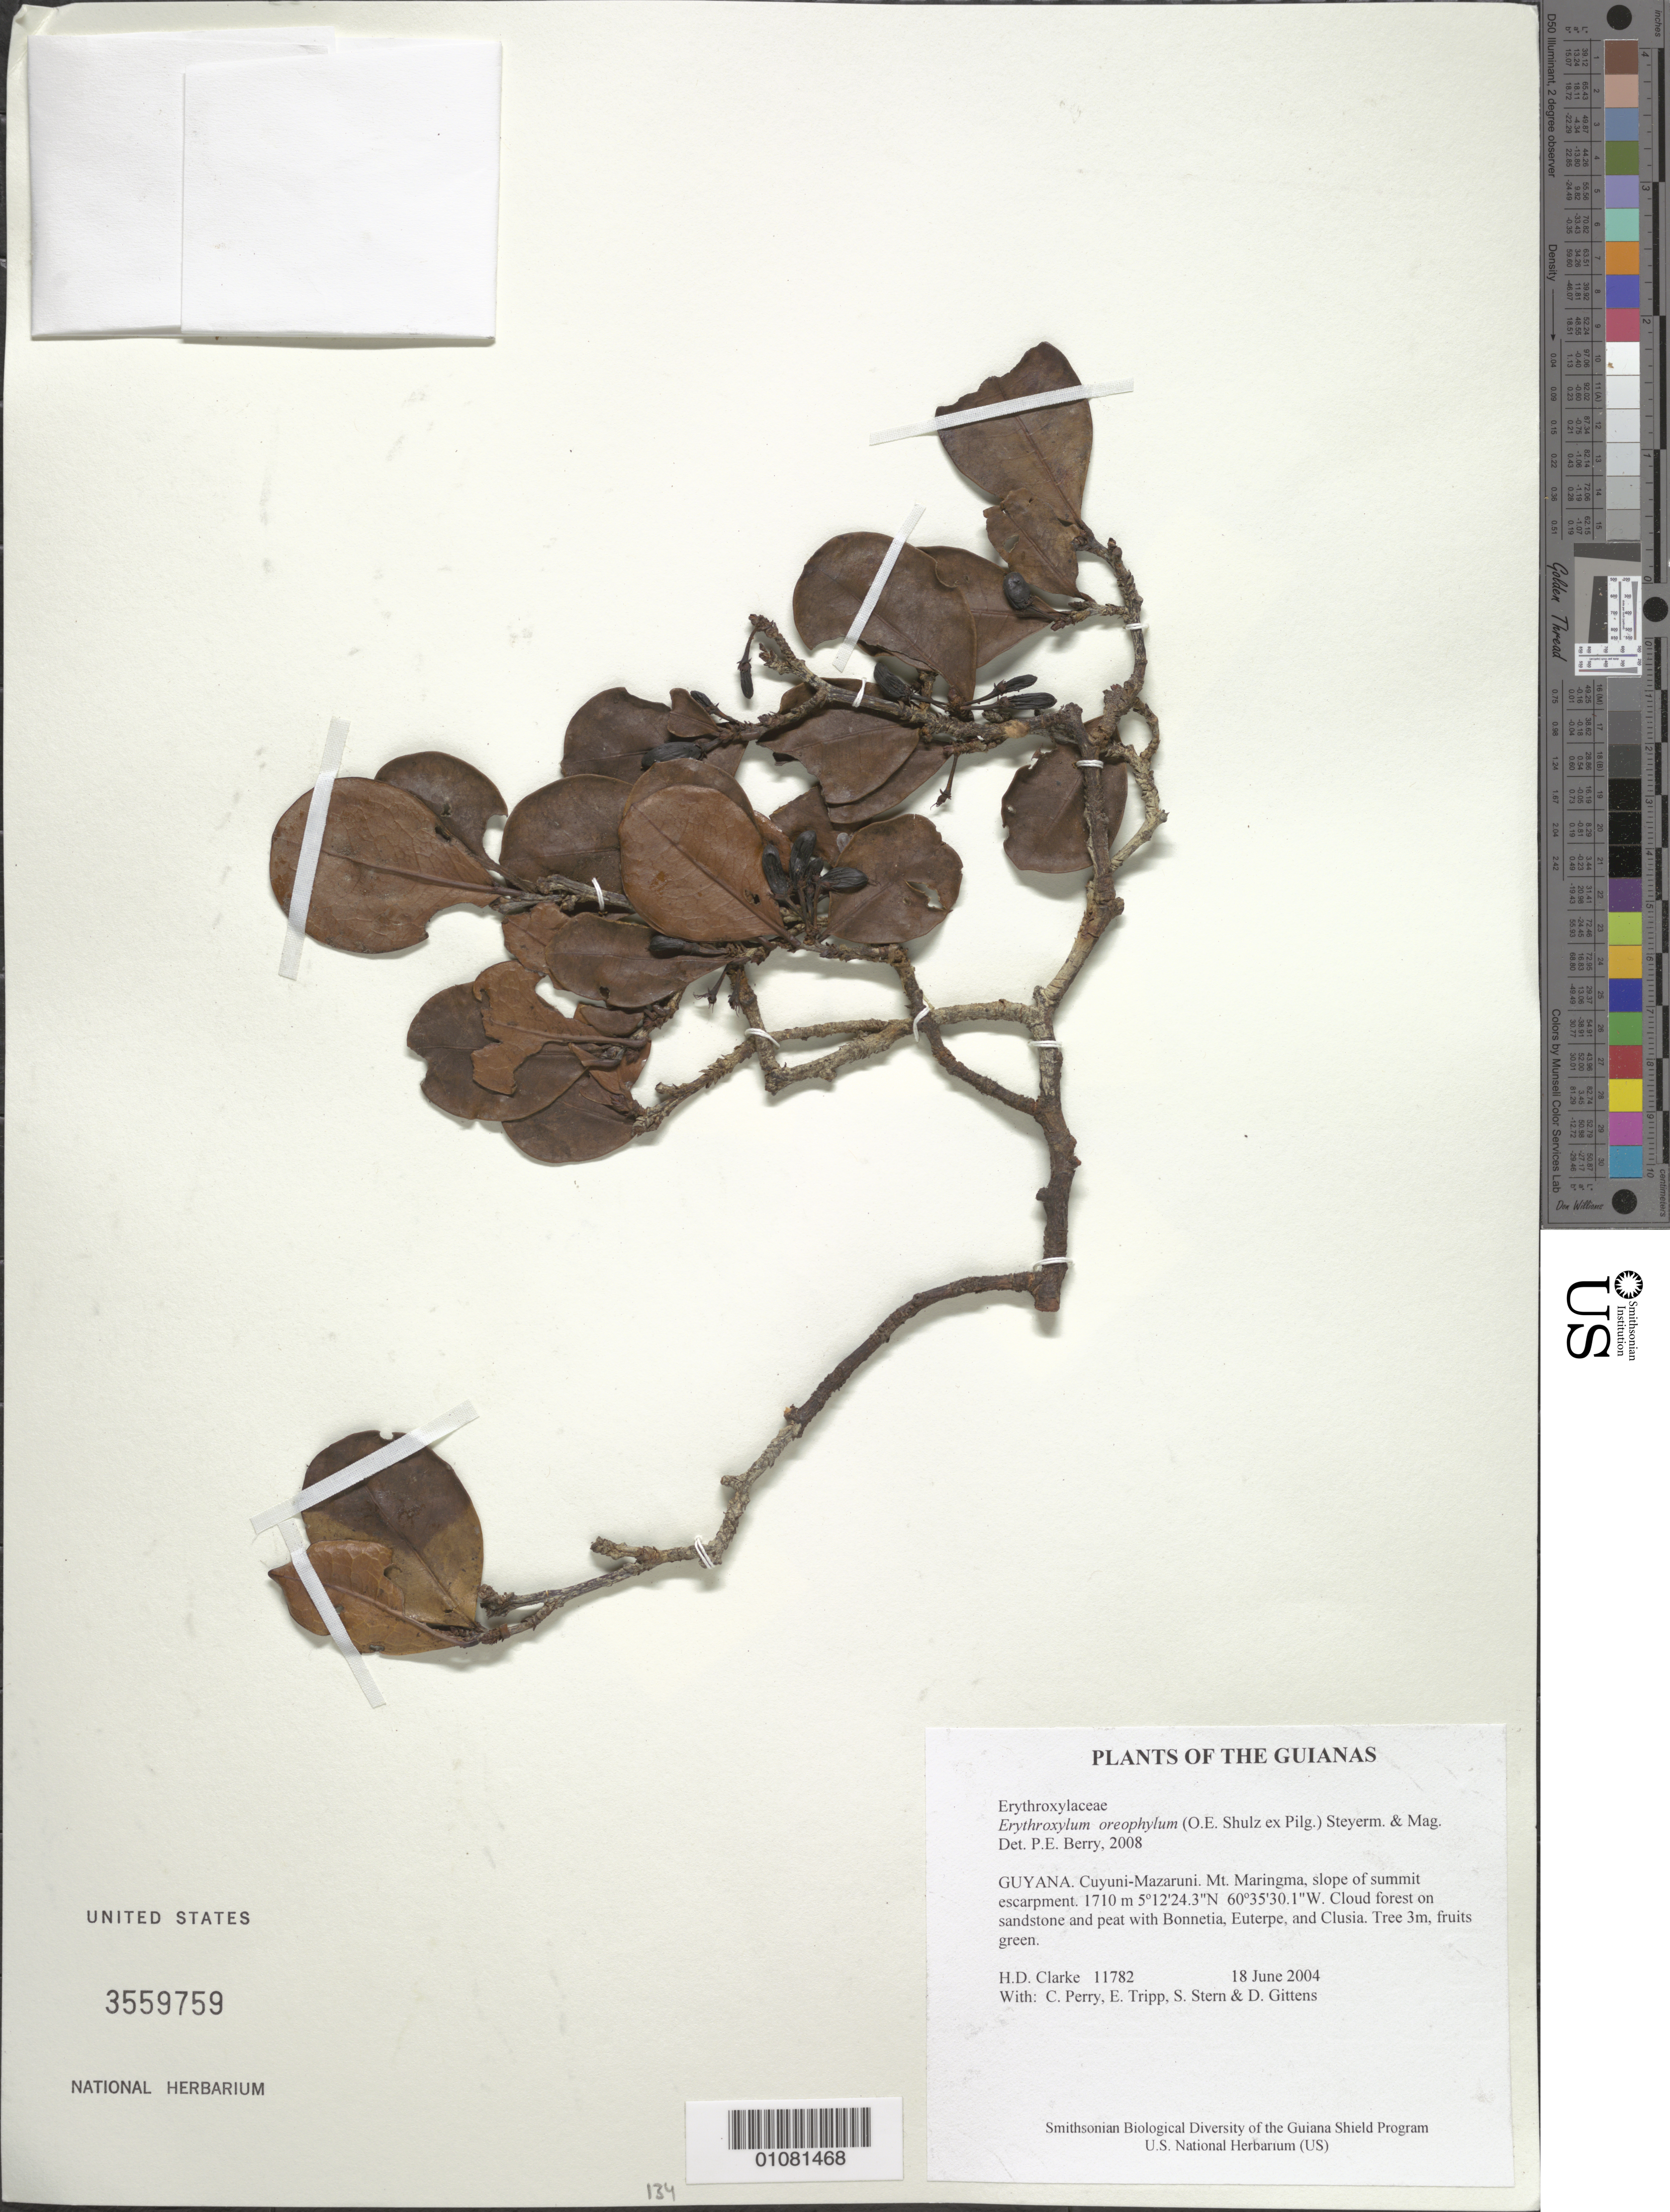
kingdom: Plantae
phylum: Tracheophyta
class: Magnoliopsida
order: Malpighiales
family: Erythroxylaceae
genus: Erythroxylum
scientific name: Erythroxylum oreophilum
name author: (O.E. Schulz ex Pilg.) Steyerm. & Maguire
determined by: Berry, P. E., (WIS), University of Wisconsin - Madison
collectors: H. D. Clarke, C. Perry, E. Tripp, S. R. Stern & D. Gittens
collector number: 11782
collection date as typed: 18 June 2004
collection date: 2004-06-18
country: Guyana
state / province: Cuyuni-Mazaruni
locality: Mt. Maringma, slope of summit escarpment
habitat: Cloud forest on sandstone and peat with Bonnetia, Euterpe, and Clusia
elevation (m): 1710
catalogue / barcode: US 3559759